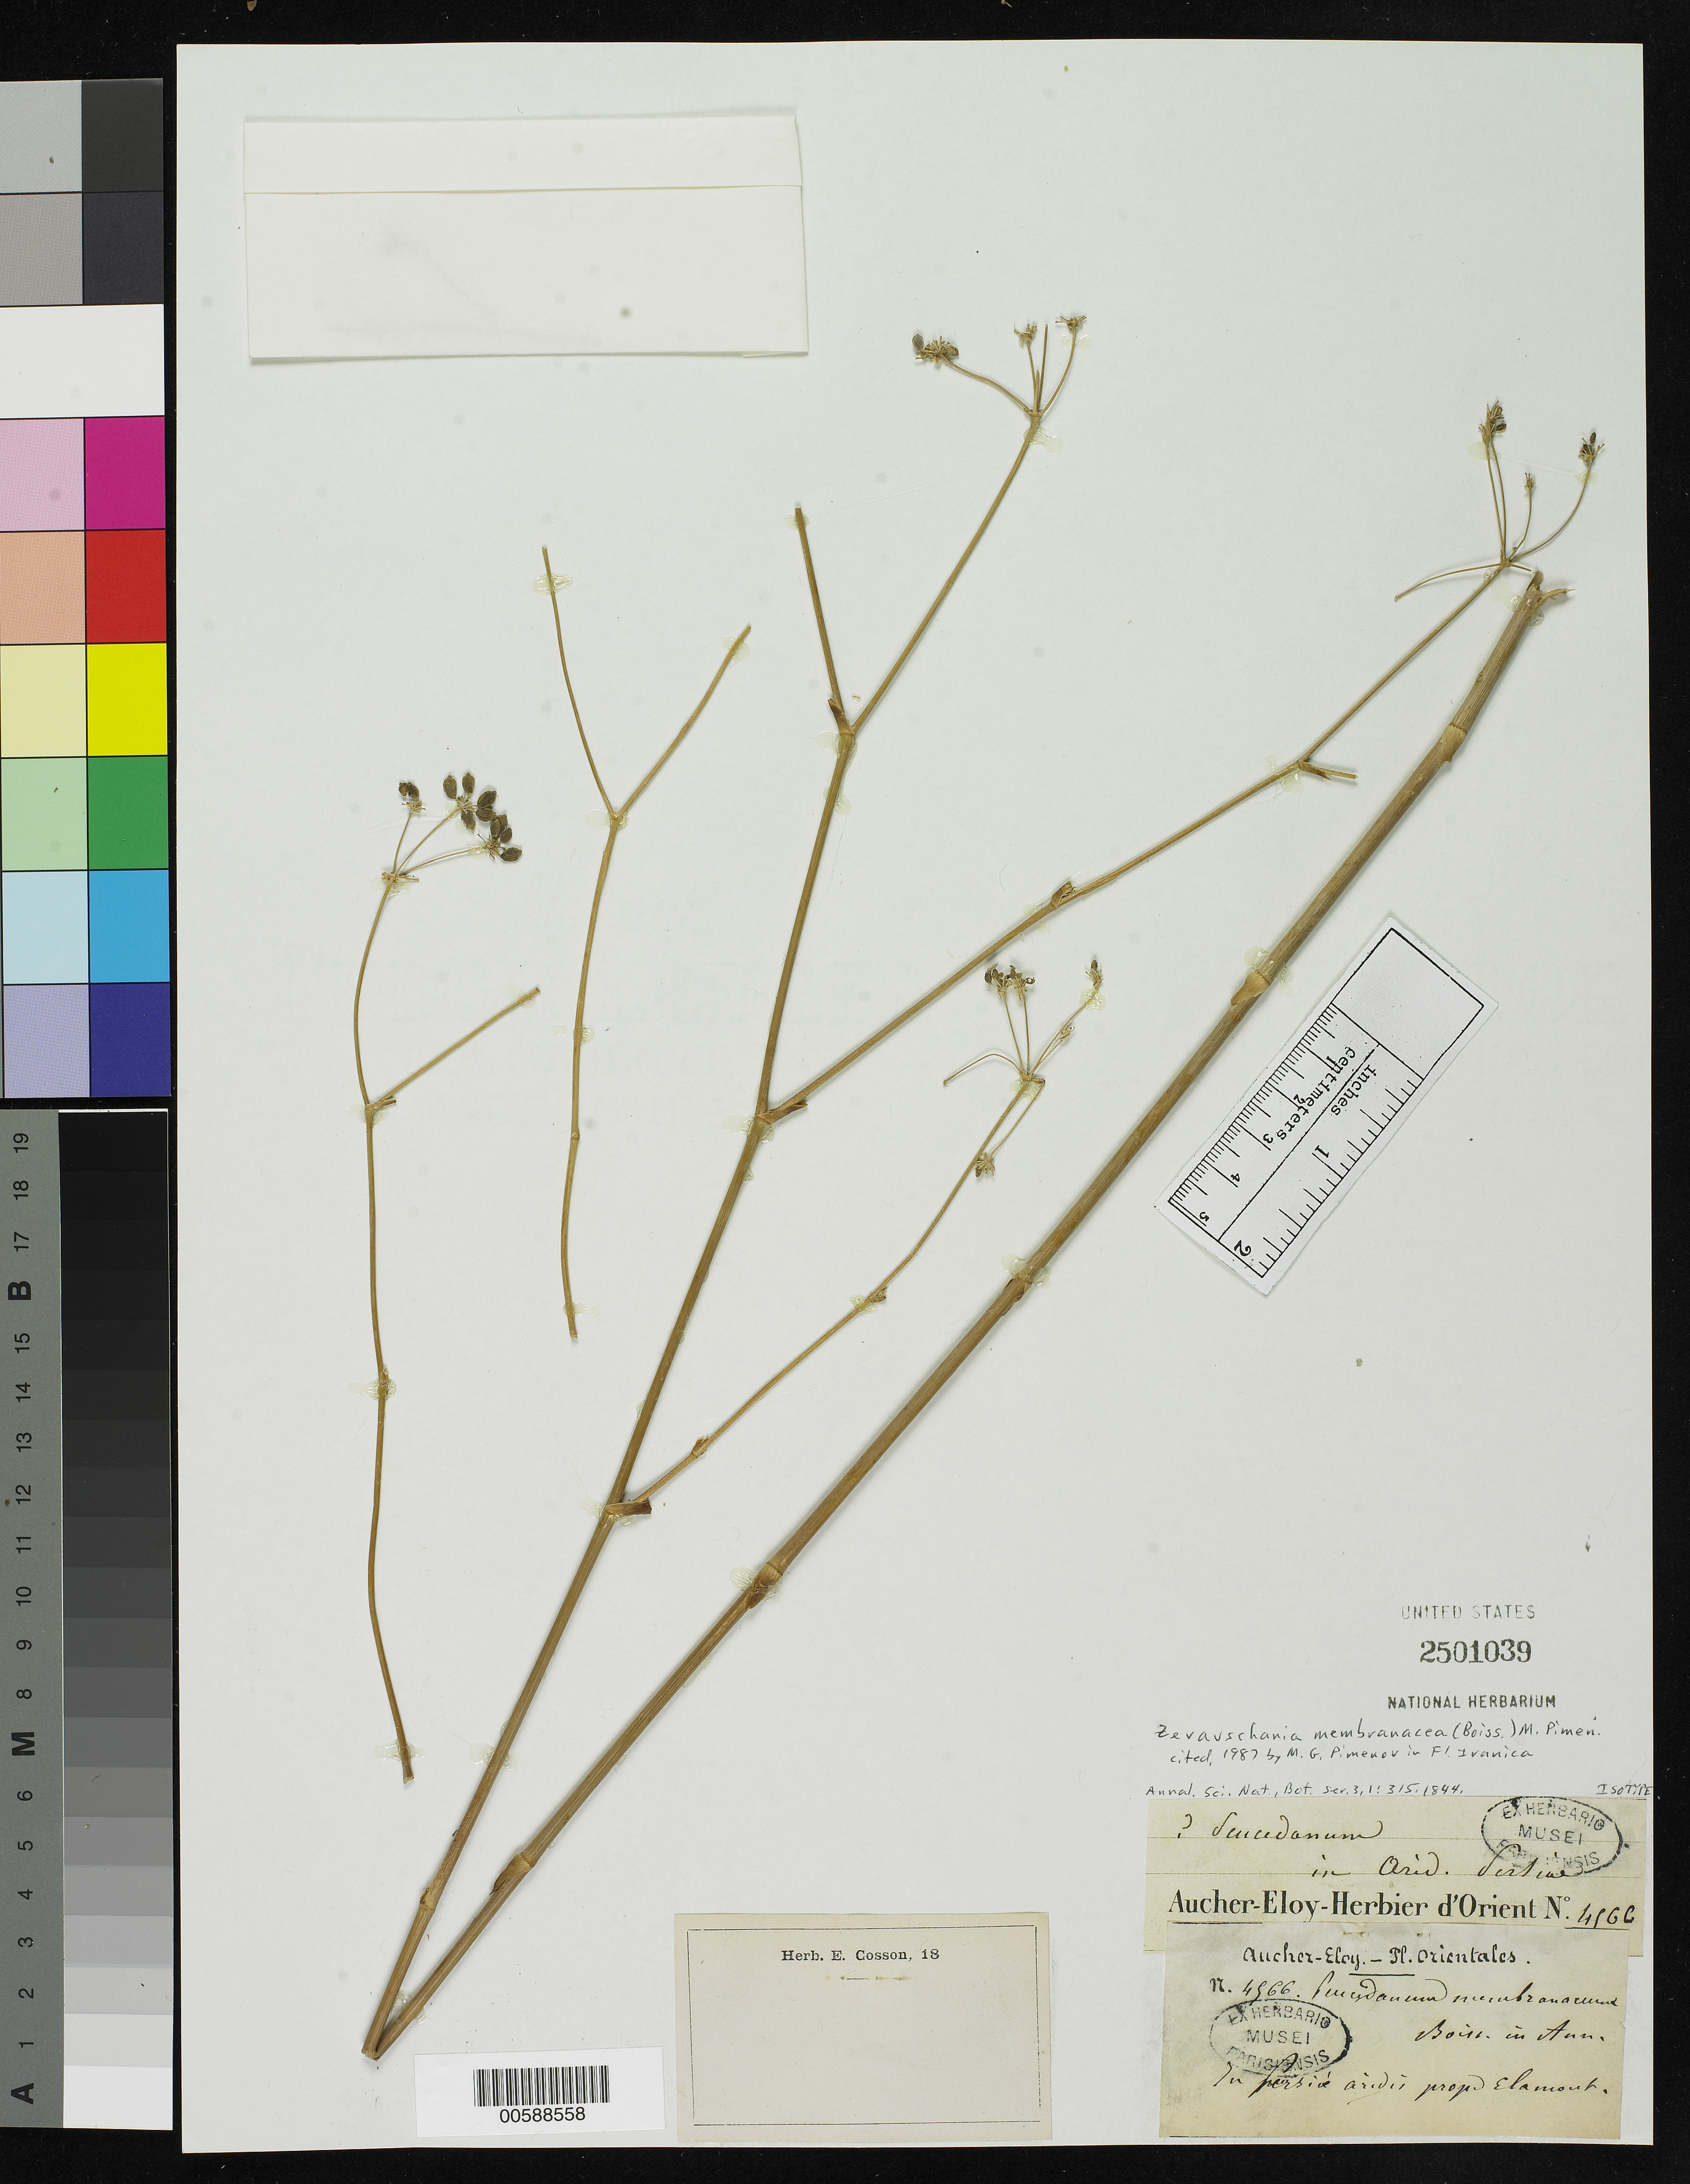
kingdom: Plantae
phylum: Tracheophyta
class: Magnoliopsida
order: Apiales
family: Apiaceae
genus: Peucedanum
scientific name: Peucedanum membranaccum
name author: Boiss.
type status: Isotype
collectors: P. Aucher-Éloy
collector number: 4566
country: Iran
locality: In Persiae aridis prope Elamont.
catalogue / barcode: US 2501039